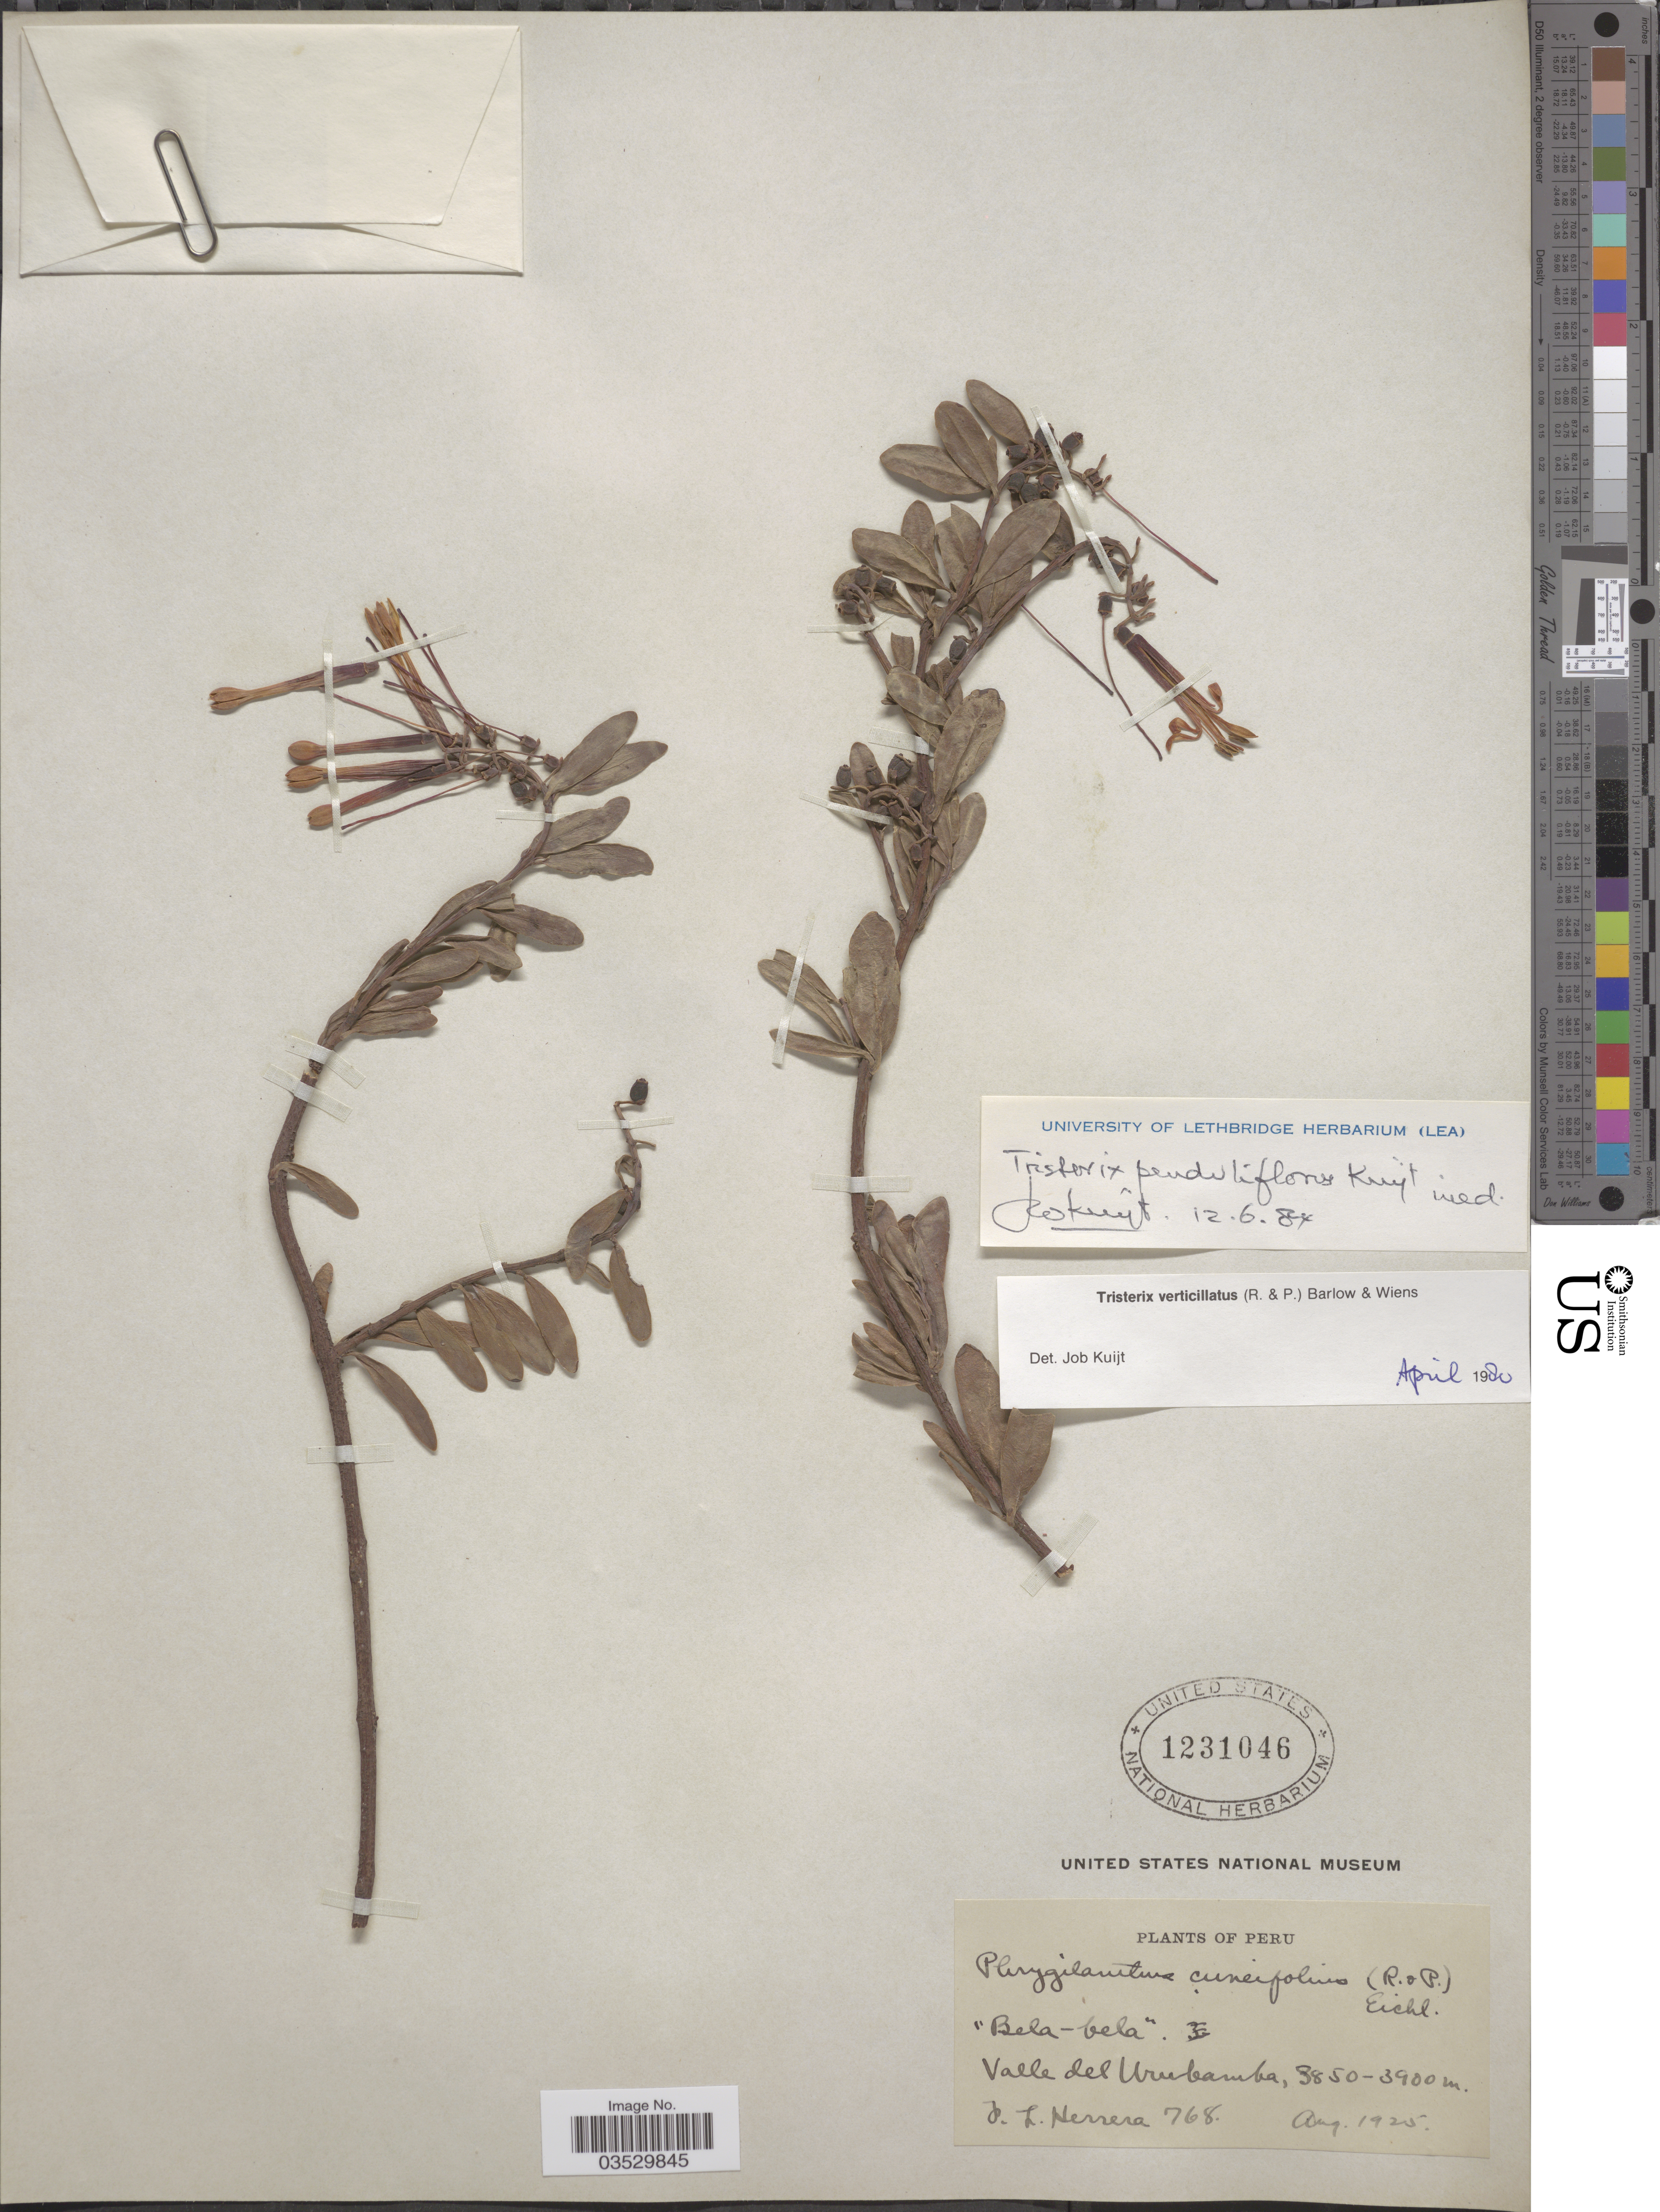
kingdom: Plantae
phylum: Tracheophyta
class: Magnoliopsida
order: Santalales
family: Loranthaceae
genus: Tristerix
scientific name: Tristerix penduliflorus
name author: Kuijt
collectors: F. L. Herrera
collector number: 768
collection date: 1925-08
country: Peru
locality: Valle del Urubamba.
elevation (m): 3850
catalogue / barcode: US 1231046